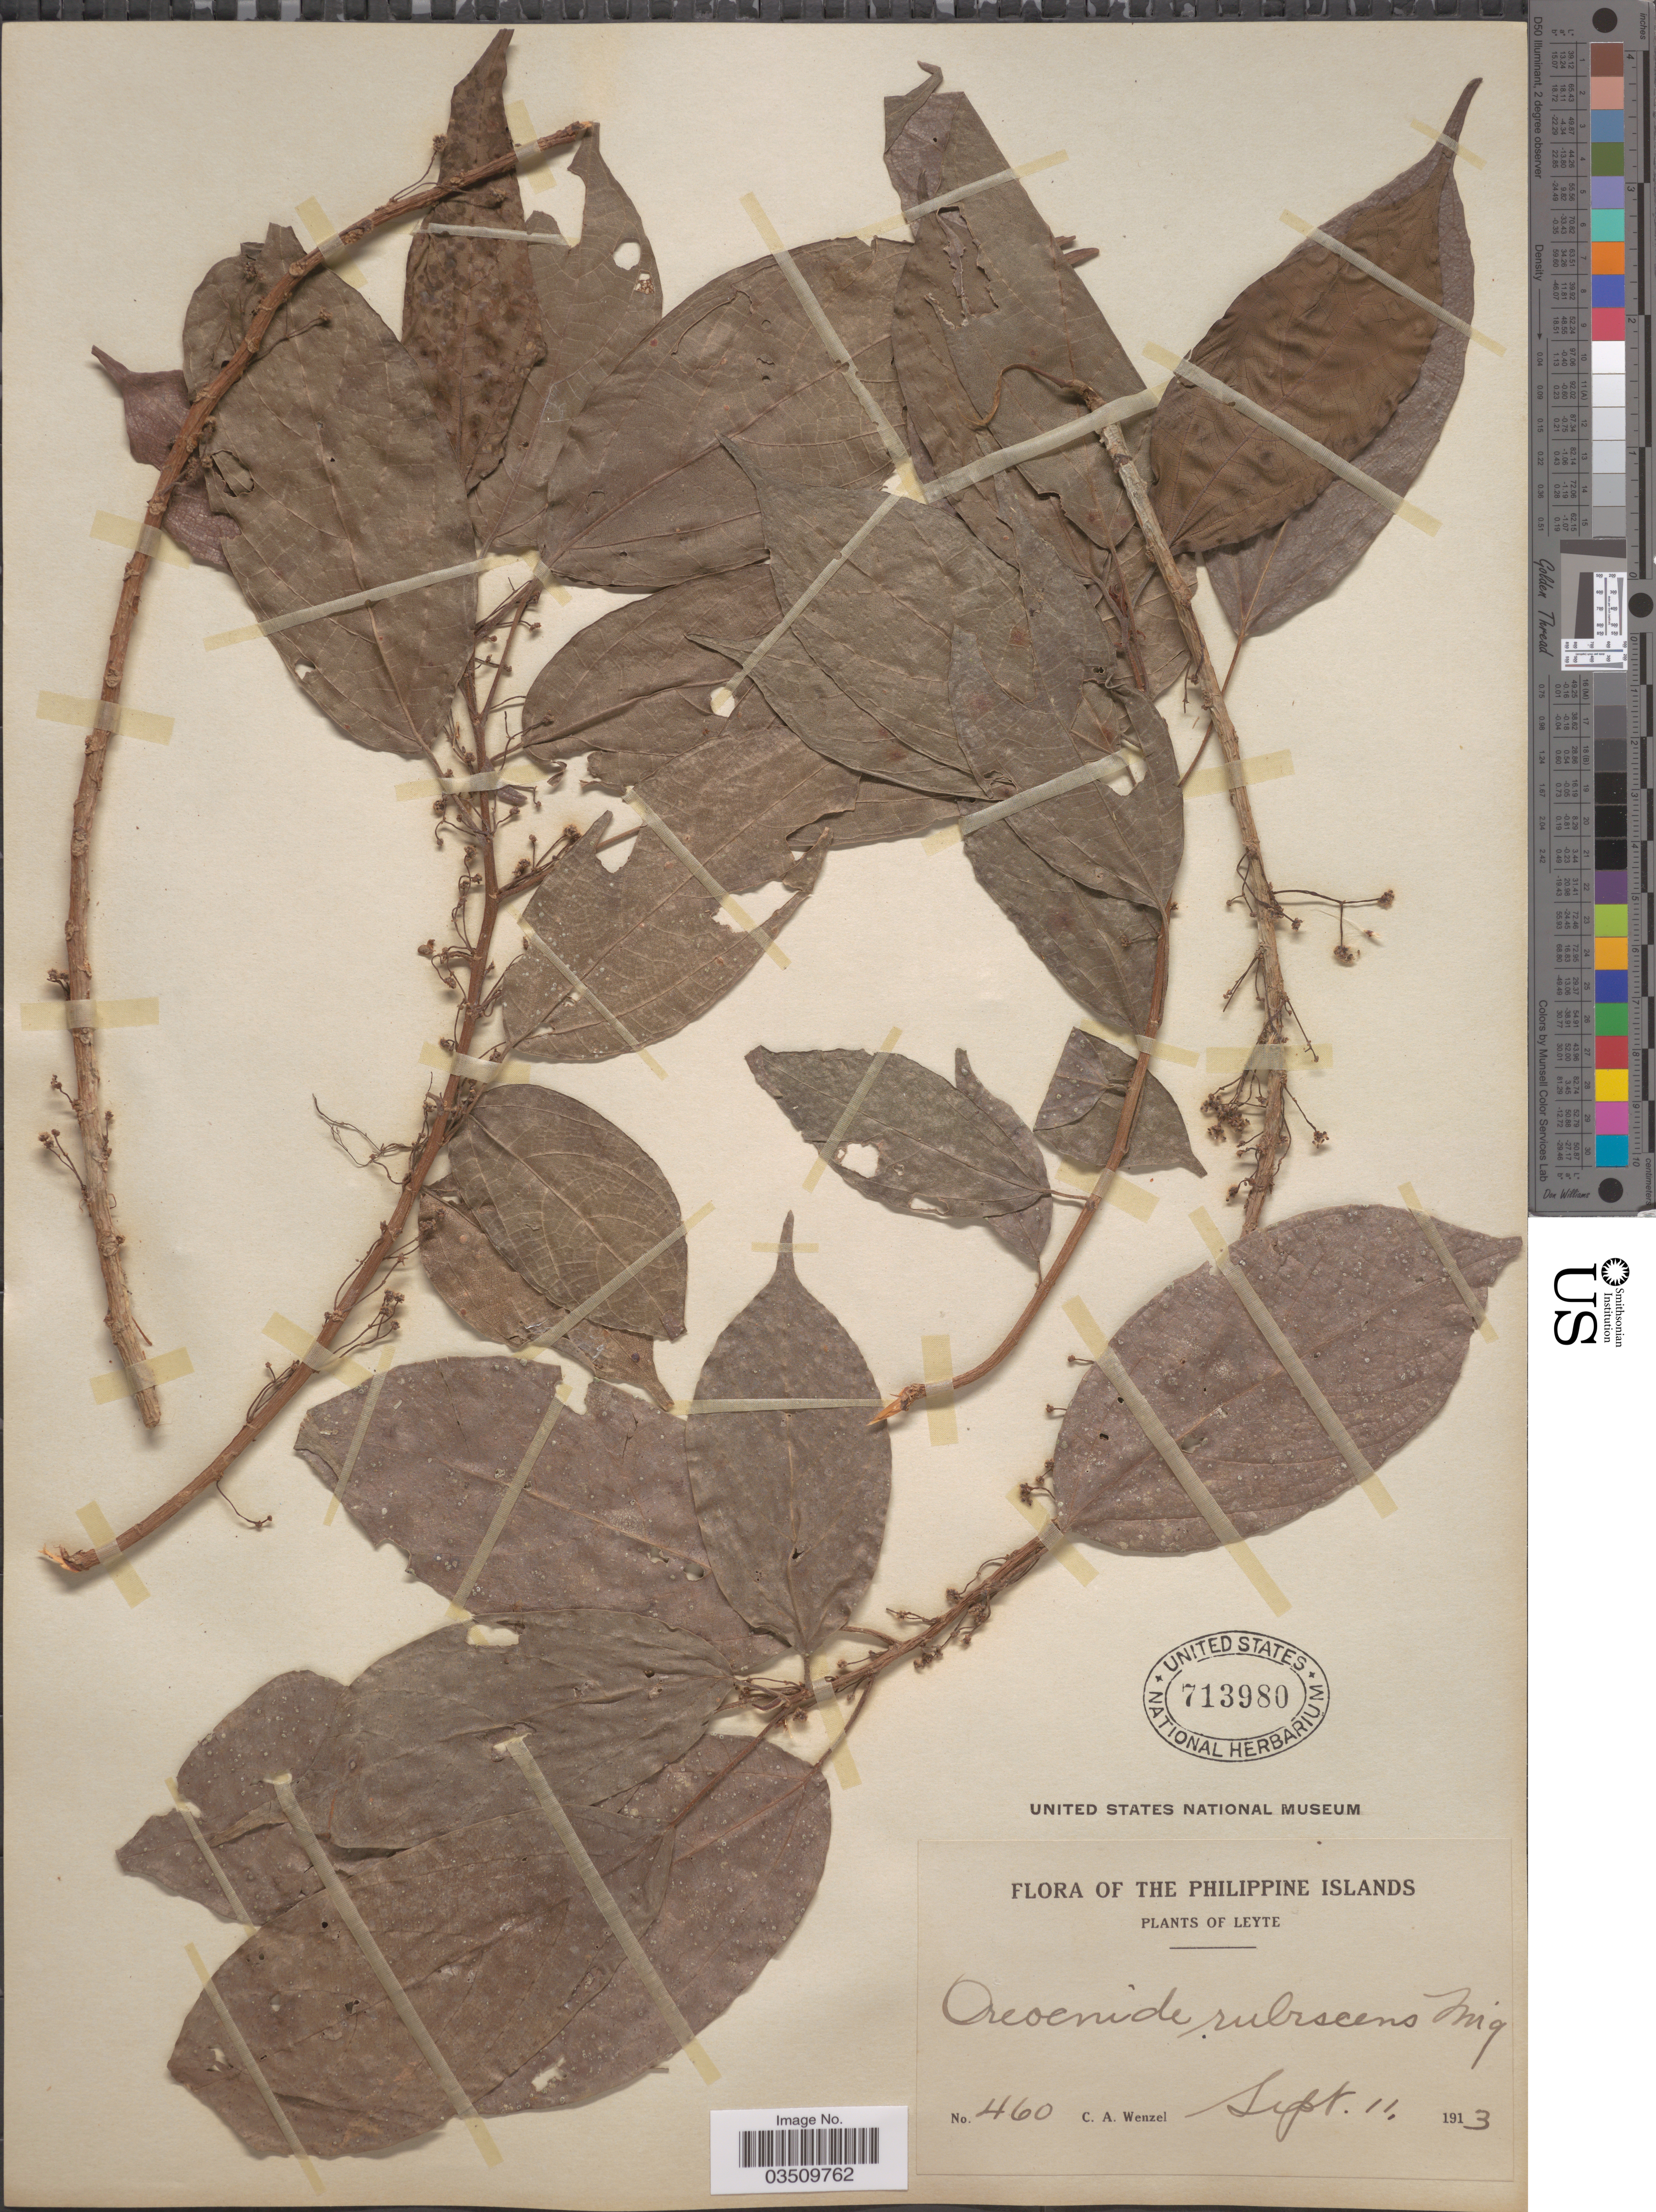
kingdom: Plantae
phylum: Tracheophyta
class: Magnoliopsida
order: Rosales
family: Urticaceae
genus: Oreocnide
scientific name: Oreocnide rubescens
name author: (Blume) Miq.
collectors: C. Wenzel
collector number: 460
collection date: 1913-09-11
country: Philippines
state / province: Eastern Visayas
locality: Leyte.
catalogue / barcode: US 713980